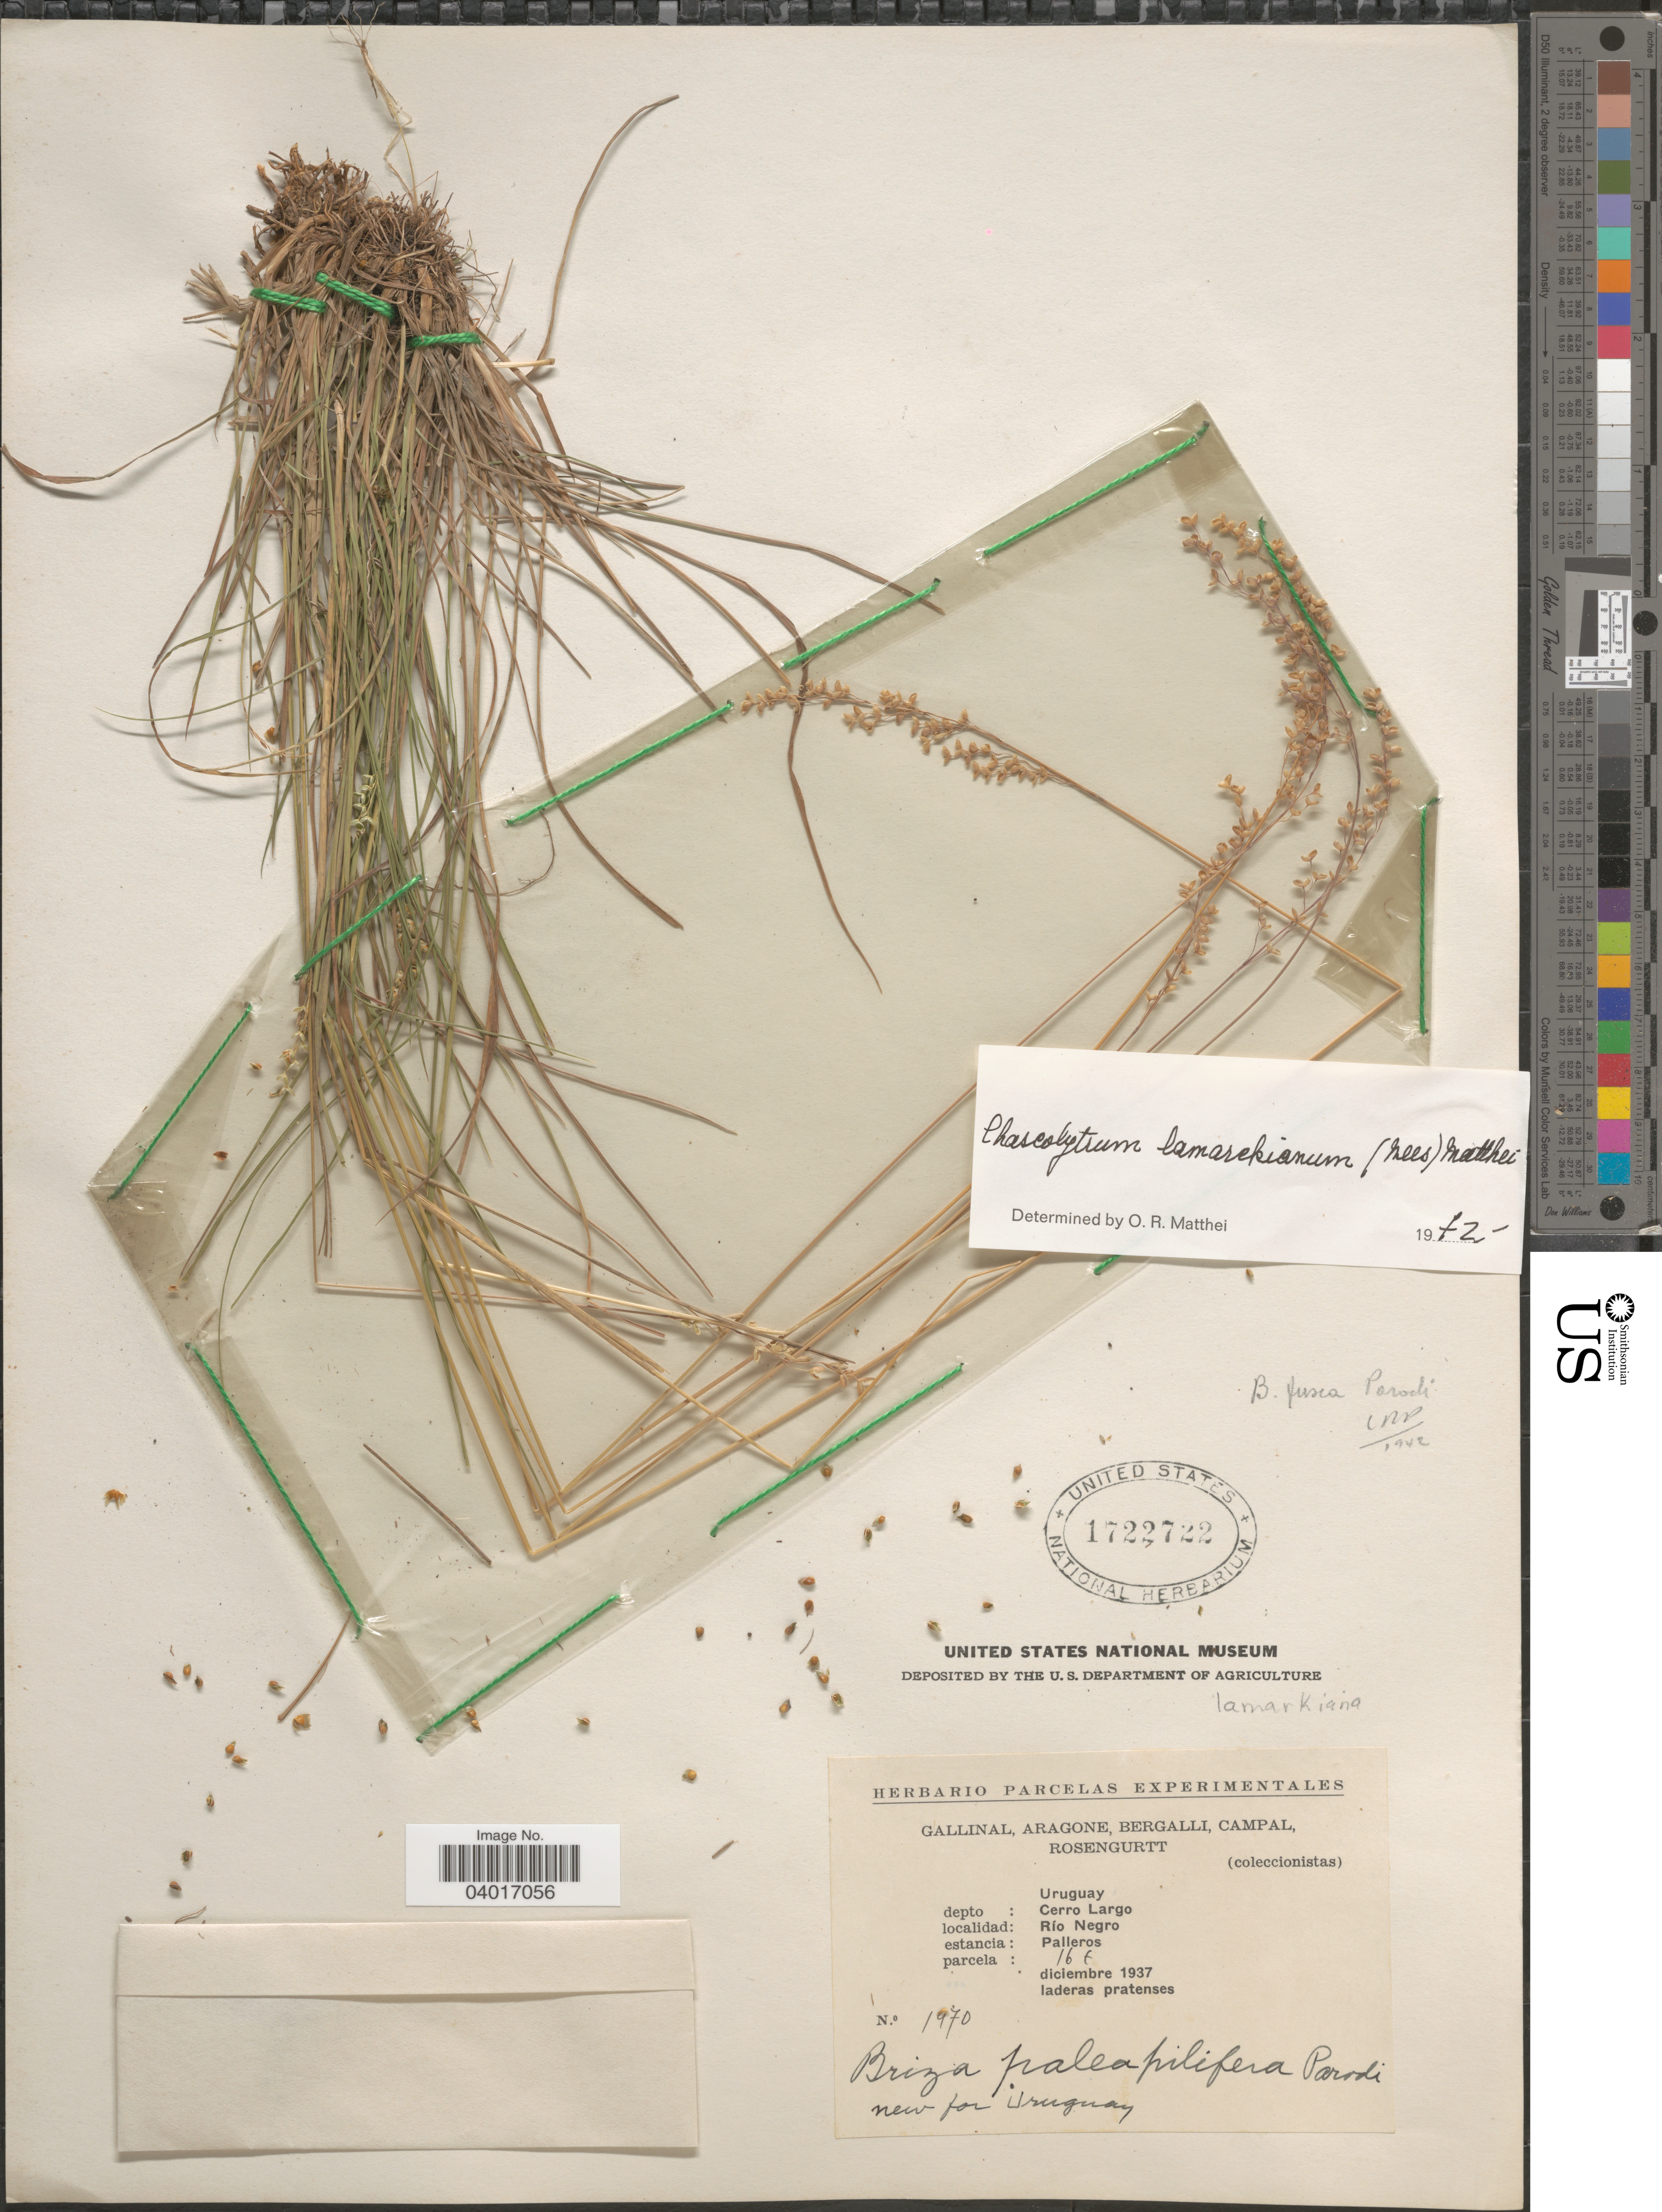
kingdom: Plantae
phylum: Tracheophyta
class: Liliopsida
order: Poales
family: Poaceae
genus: Chascolytrum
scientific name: Chascolytrum lamarckianum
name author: (Nees) Matthei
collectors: -. Gallinal, -- Aragone, -- Bergalli, -- Campal & Rosengurtt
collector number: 1970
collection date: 1937-12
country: Uruguay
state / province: Cerro Largo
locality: Depto: Cerro Largo. Río Negro. Estancia: Palleros. Parcela: 16E.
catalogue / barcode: US 1722722